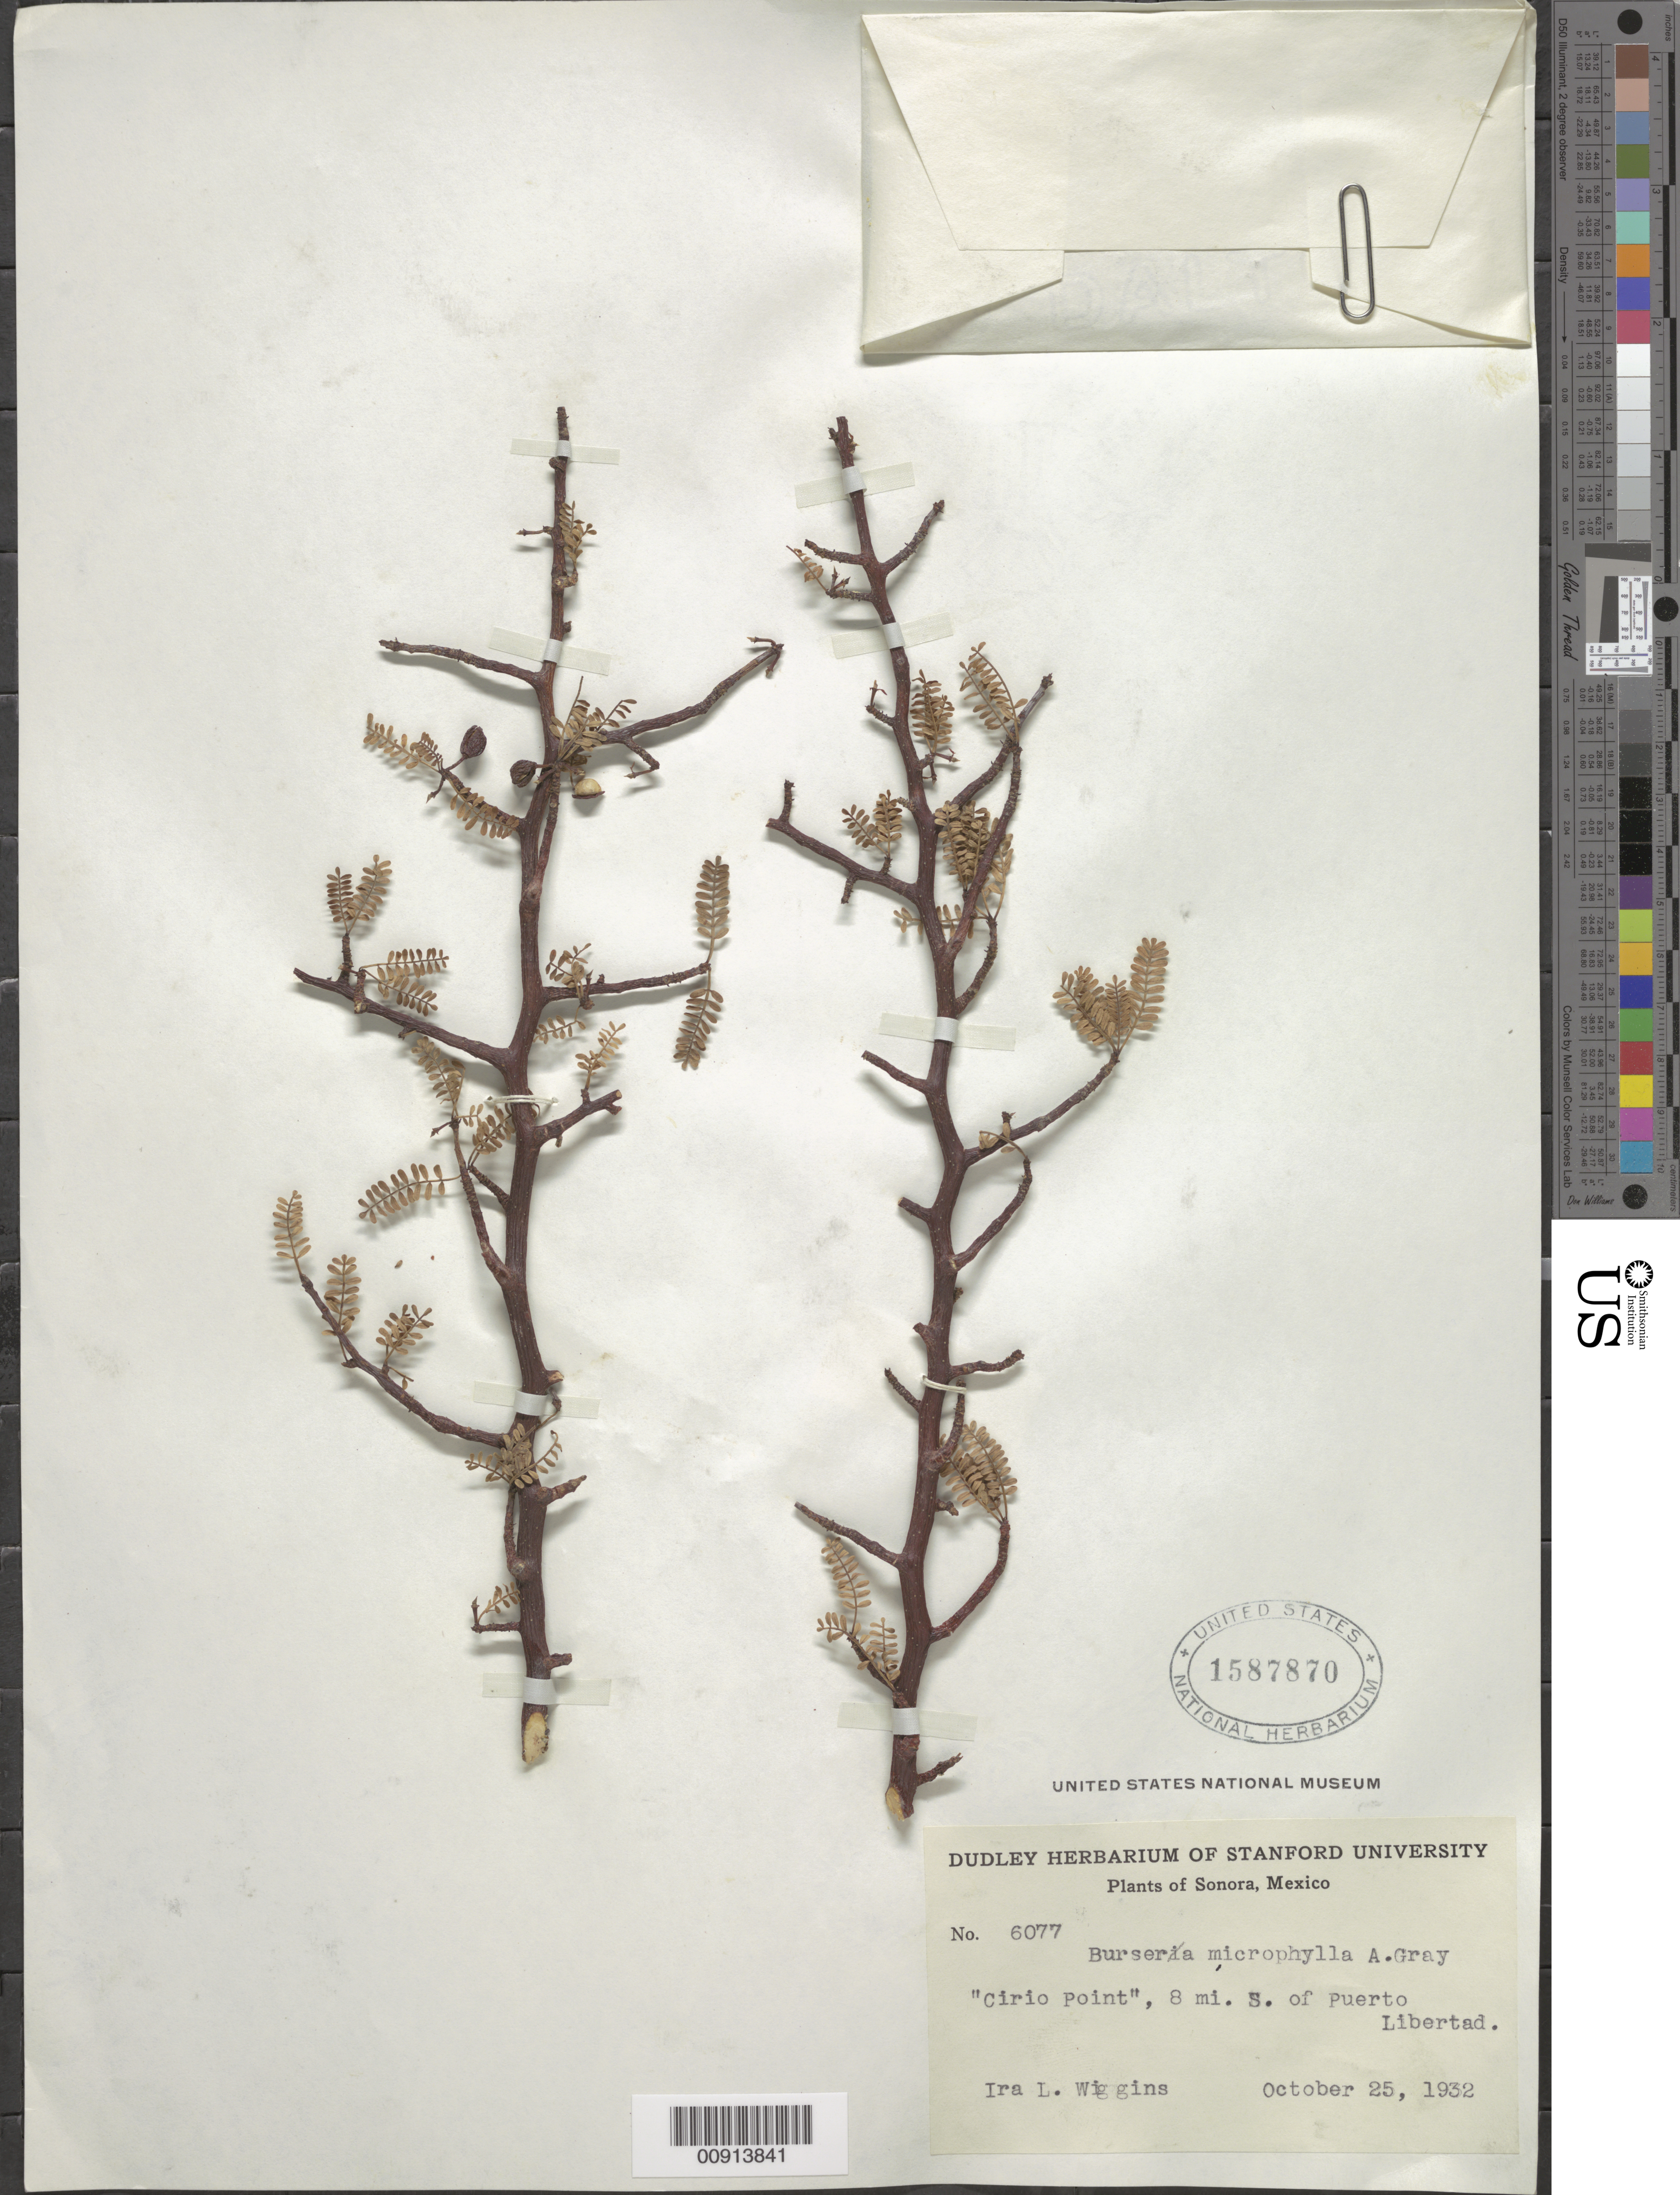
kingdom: Plantae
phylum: Tracheophyta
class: Magnoliopsida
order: Sapindales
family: Burseraceae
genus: Bursera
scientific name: Bursera microphylla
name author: A. Gray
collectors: I. L. Wiggins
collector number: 6077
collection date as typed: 25 Oct 1932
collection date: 1932-10-25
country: Mexico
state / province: Sonora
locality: Cirio Point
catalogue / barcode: US 1587870